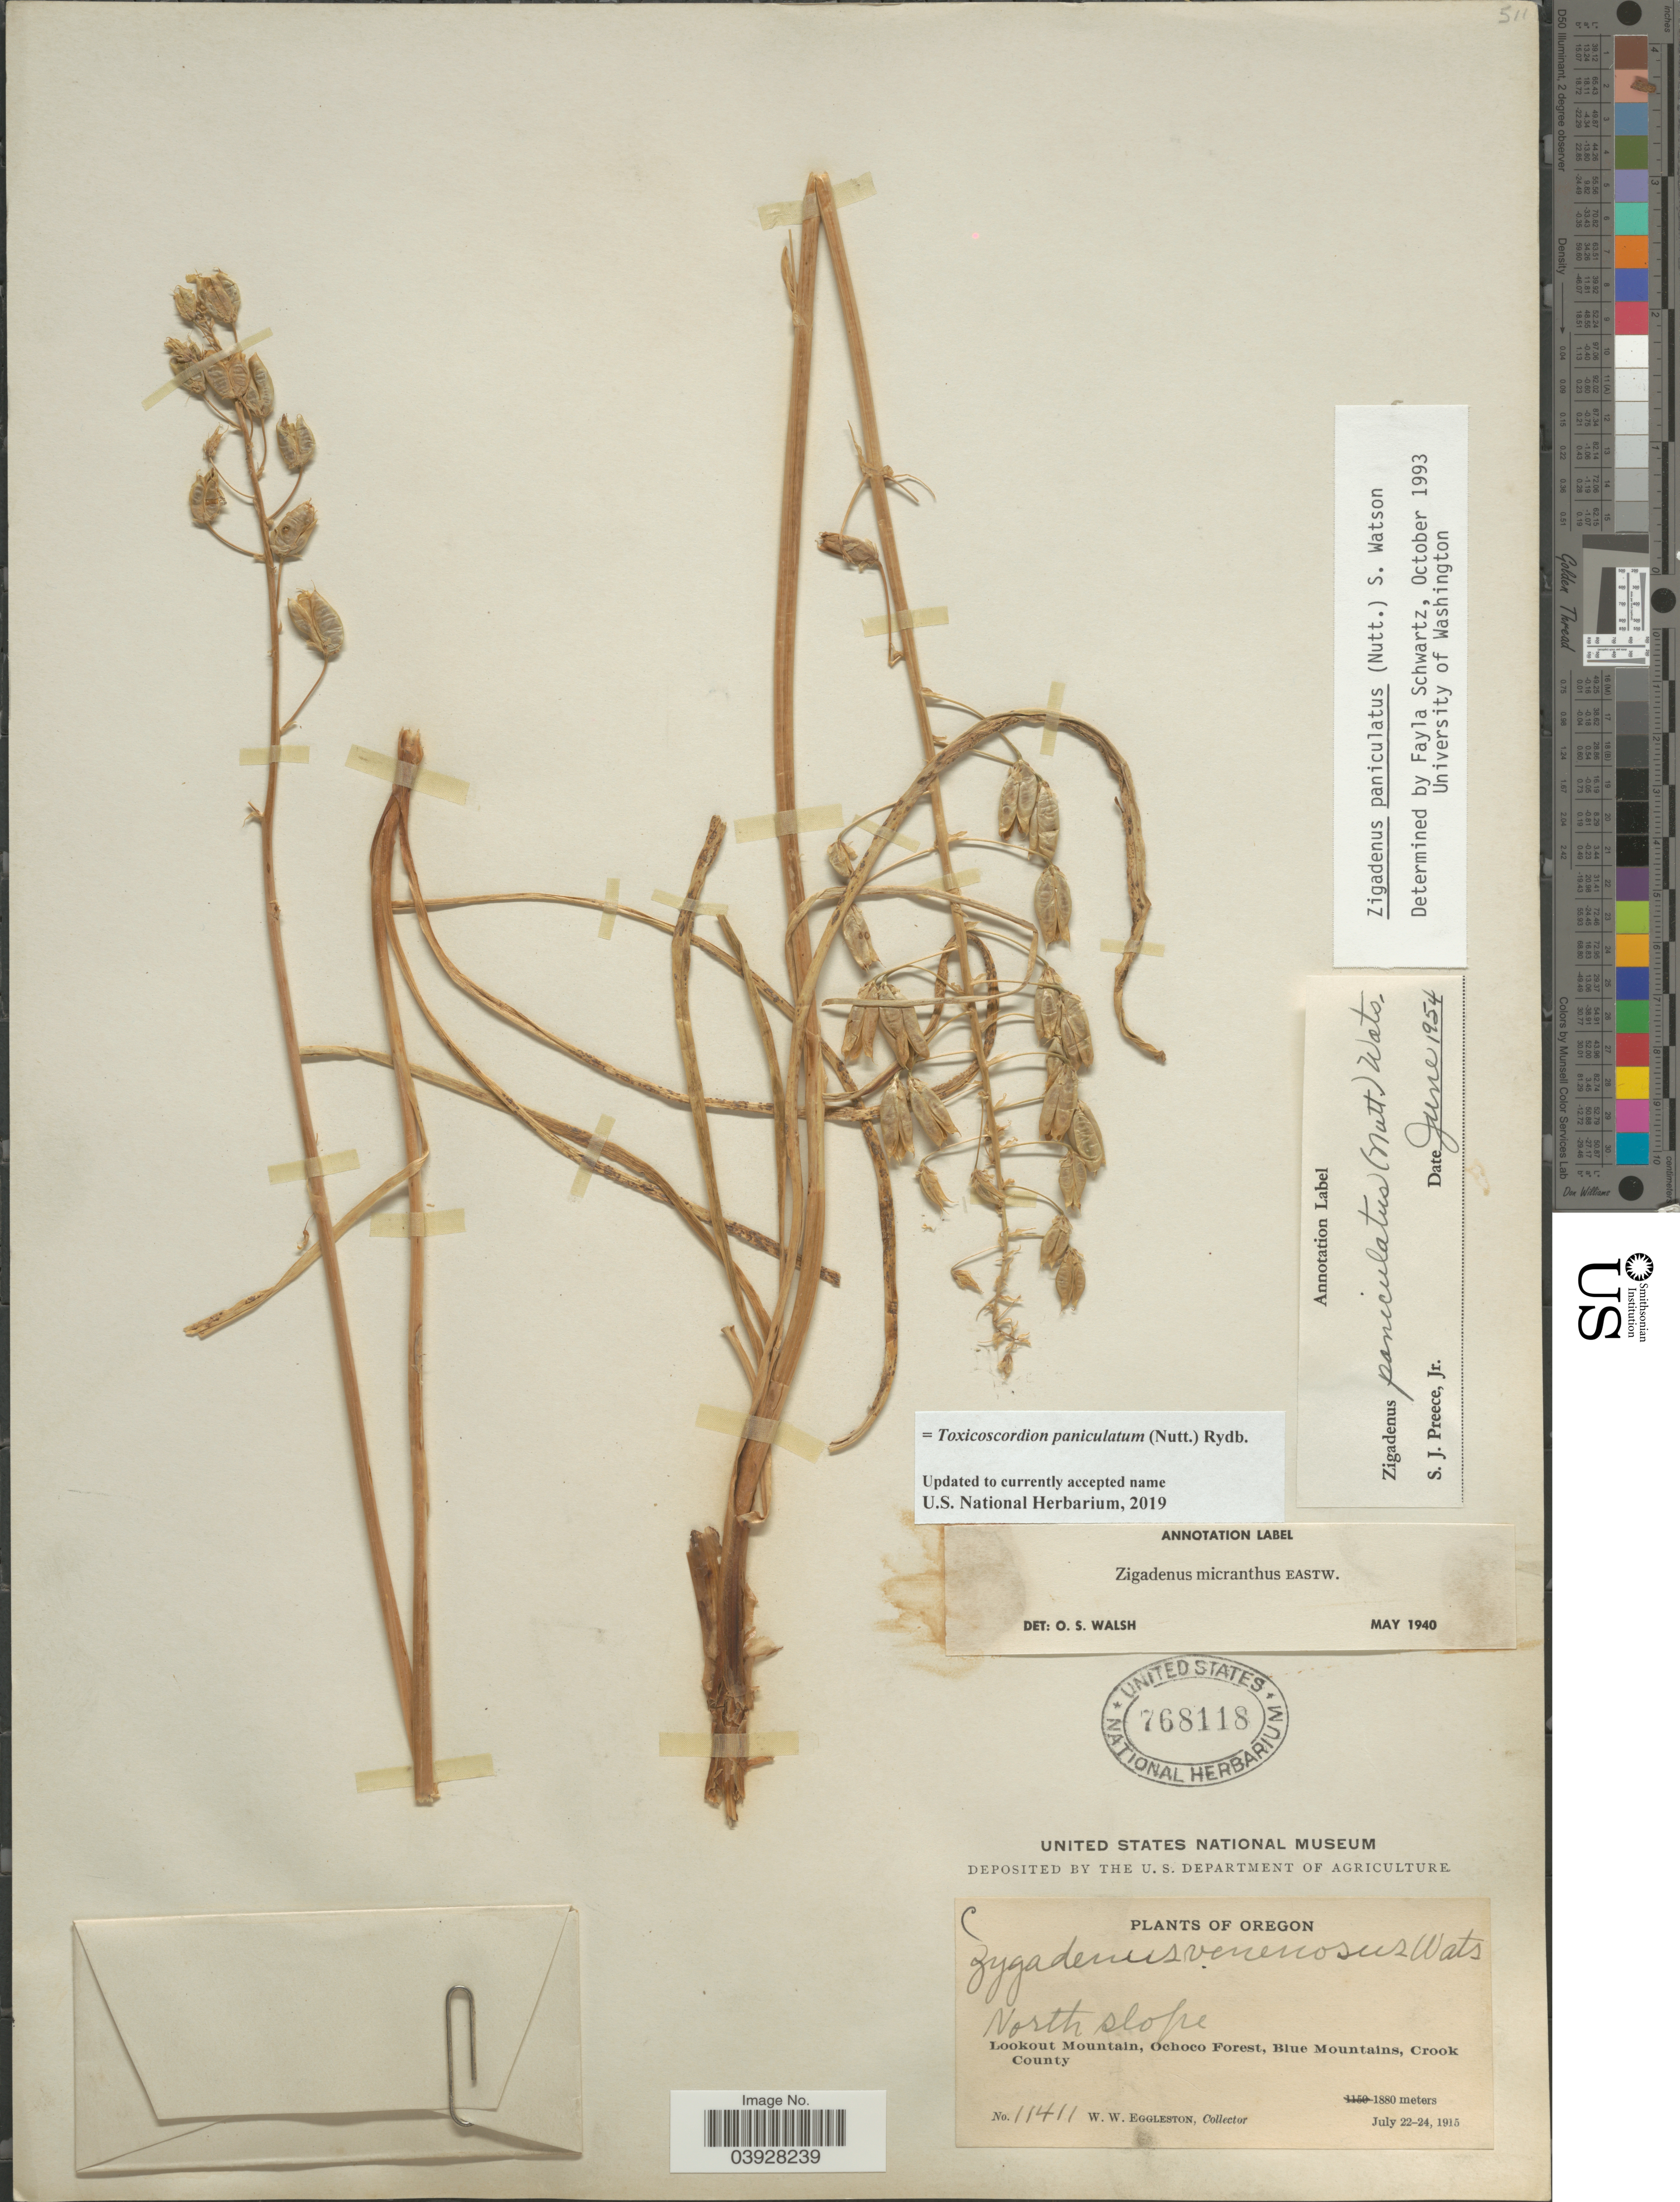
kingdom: Plantae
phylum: Tracheophyta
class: Liliopsida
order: Liliales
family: Melanthiaceae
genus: Toxicoscordion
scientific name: Toxicoscordion paniculatum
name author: (Nutt.) Rydb.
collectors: W. W. Eggleston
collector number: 11411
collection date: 1915-07-22/1915-07-24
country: United States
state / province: Oregon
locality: North slope. Lookout Mountain, Ochoco Forest, Blue Mountains, Crook County.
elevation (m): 1880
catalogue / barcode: US 768118